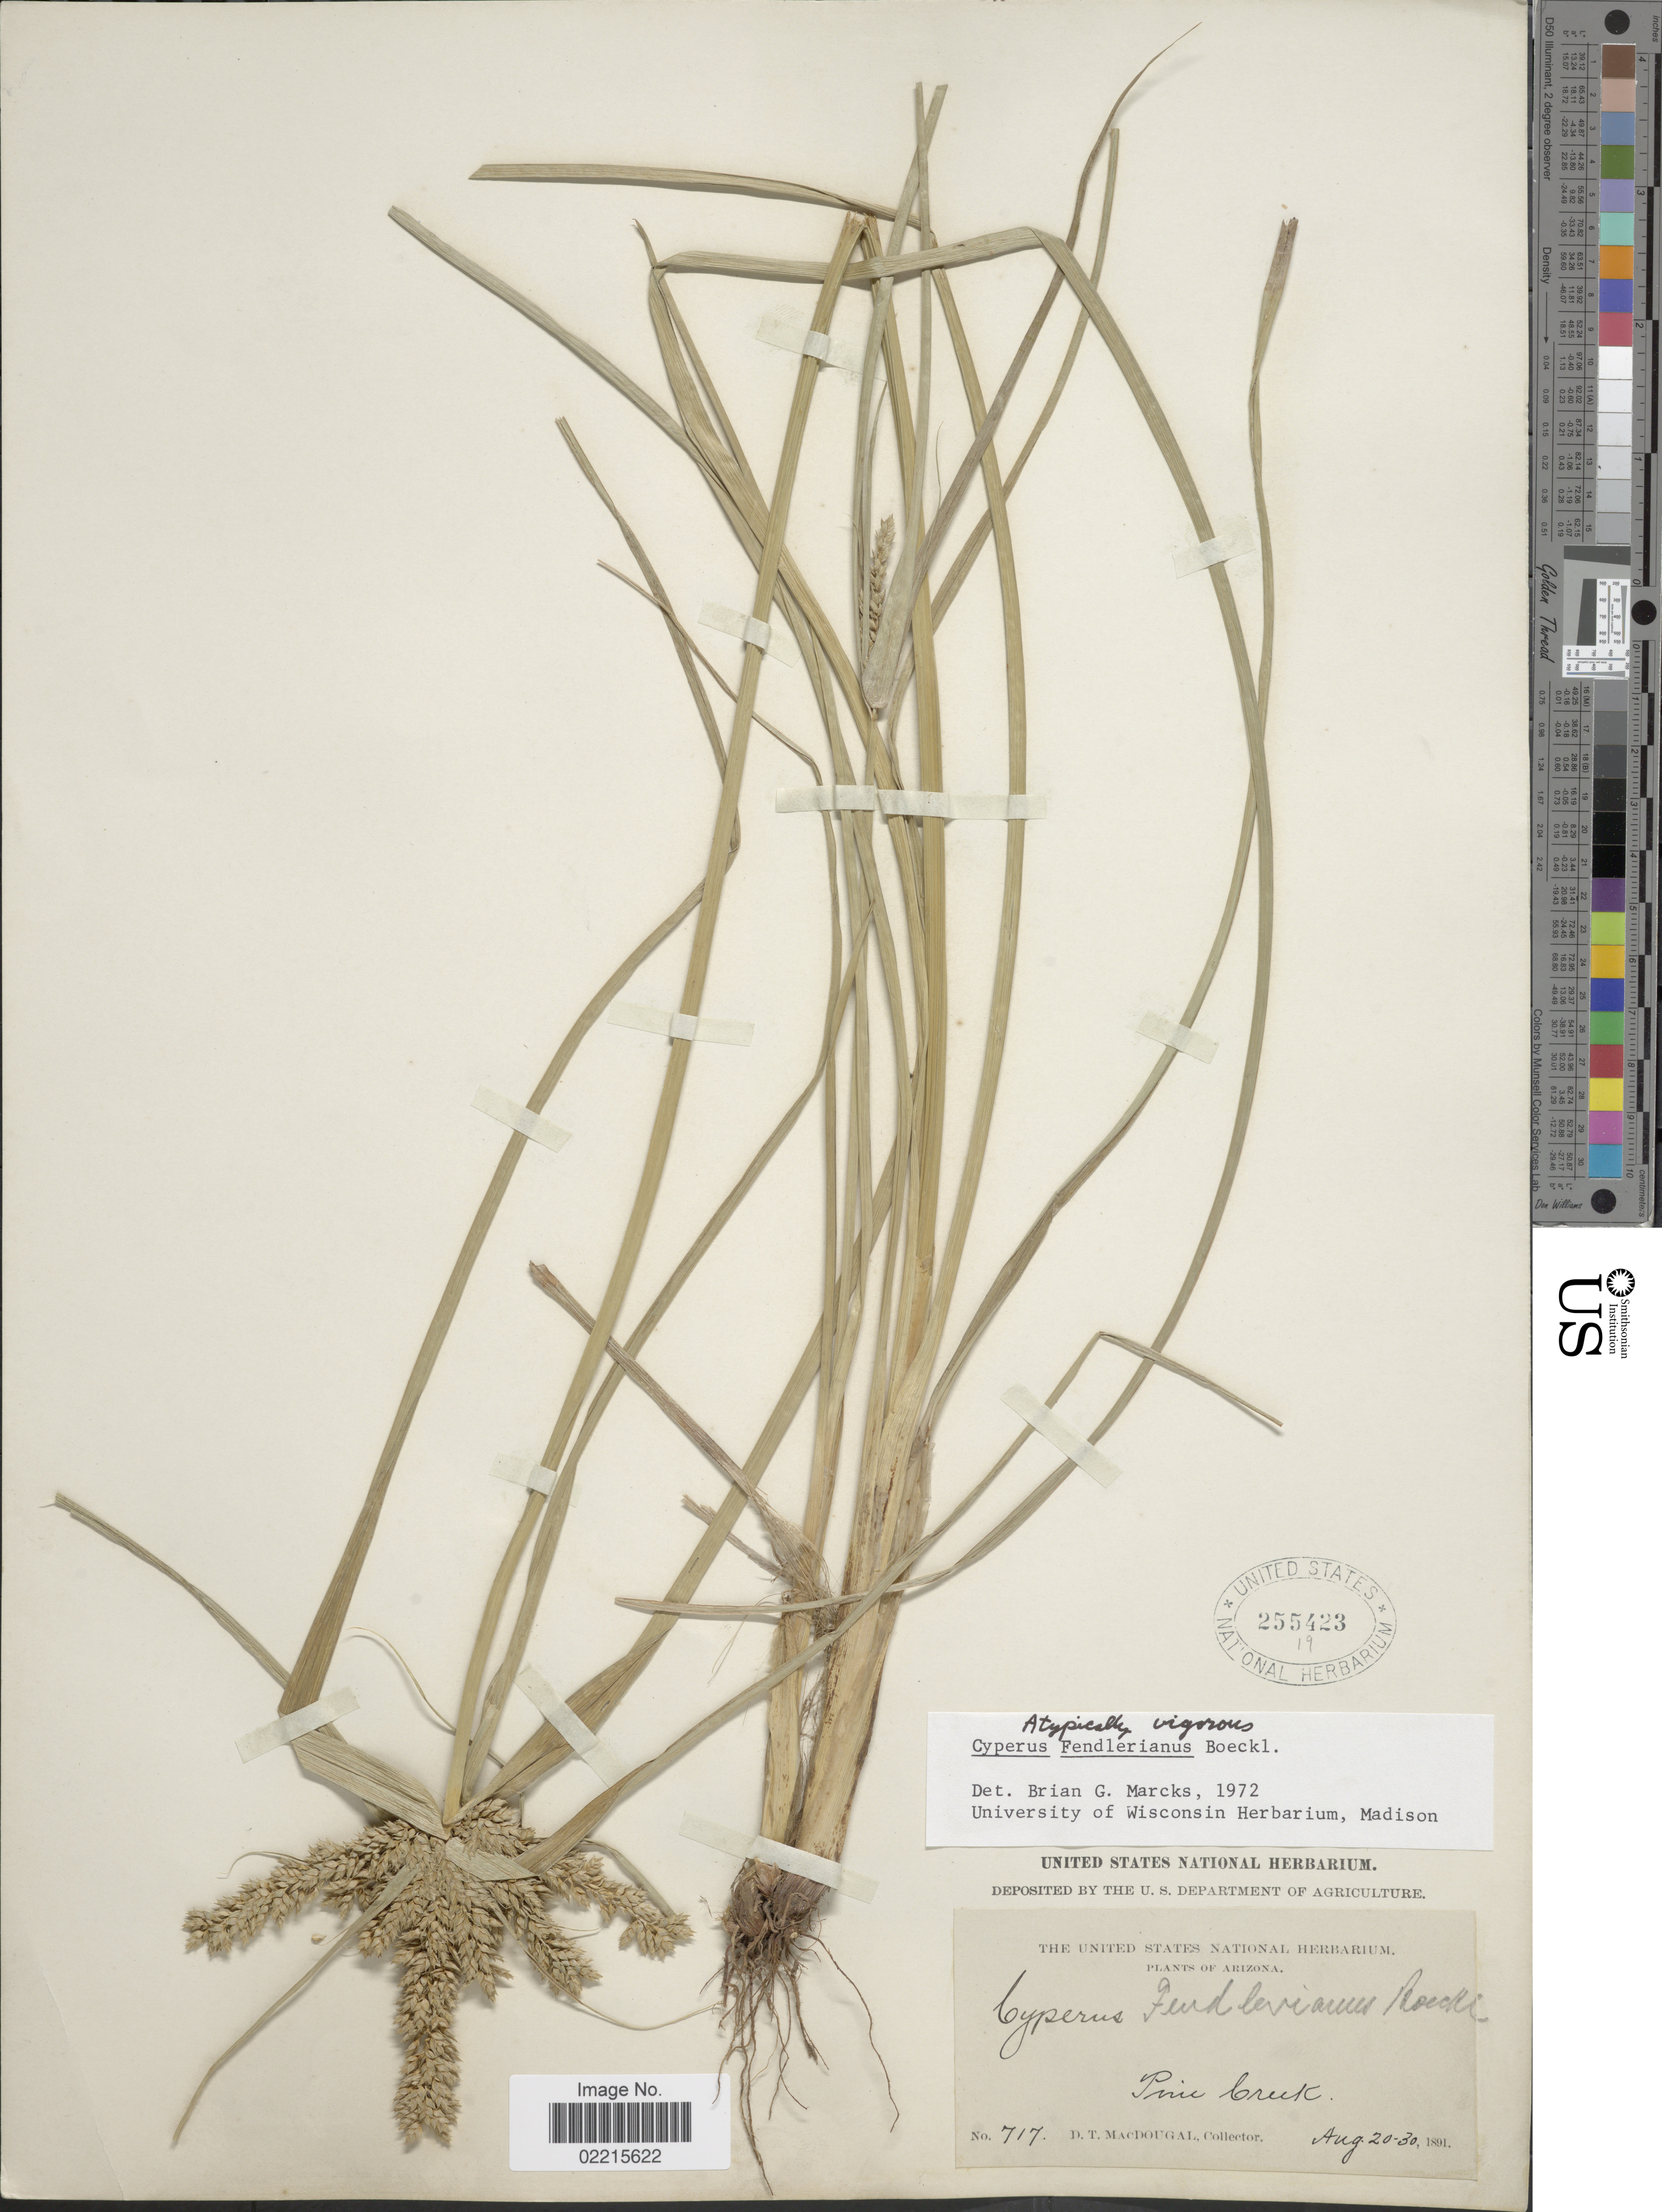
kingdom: Plantae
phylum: Tracheophyta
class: Liliopsida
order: Poales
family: Cyperaceae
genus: Cyperus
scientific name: Cyperus fendlerianus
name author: Boeckeler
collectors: D. T. MacDougal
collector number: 717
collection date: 1891-08-20/1891-08-30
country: United States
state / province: Arizona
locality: Pine Creek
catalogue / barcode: US 255423